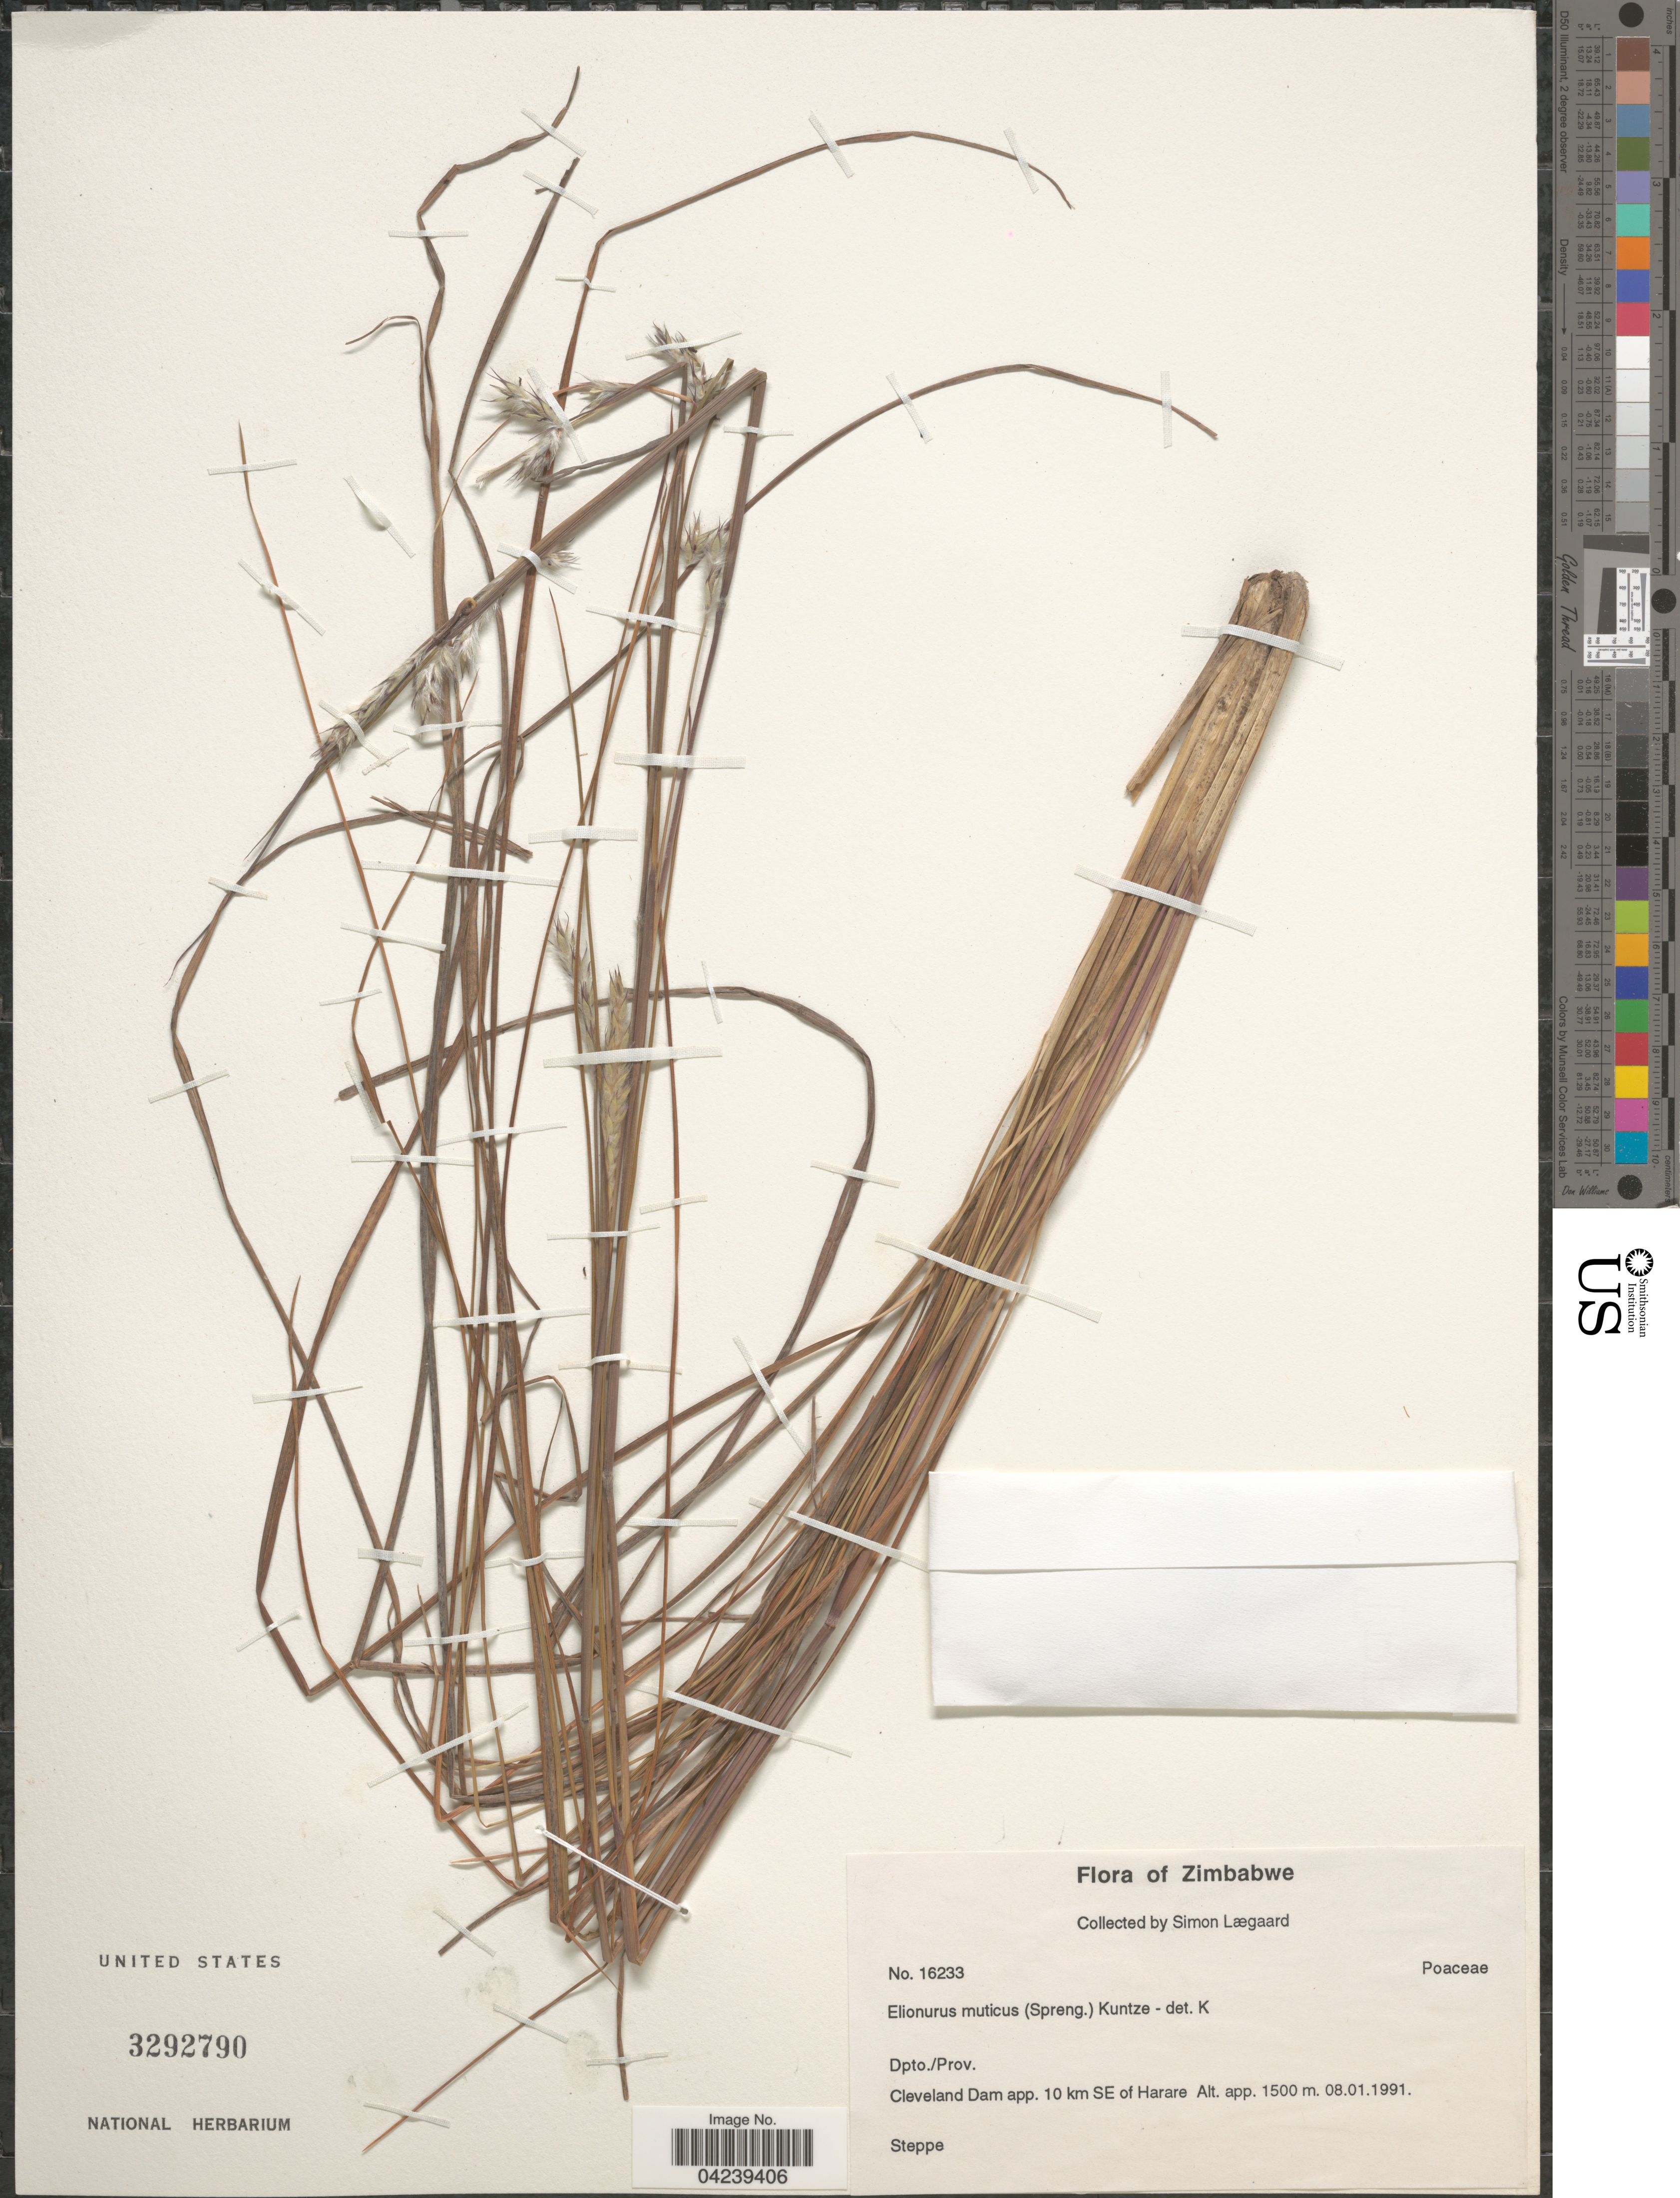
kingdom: Plantae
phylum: Tracheophyta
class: Liliopsida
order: Poales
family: Poaceae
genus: Elionurus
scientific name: Elionurus muticus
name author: (Spreng.) Kuntze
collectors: S. Lægaard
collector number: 16233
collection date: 1991-01-08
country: Zimbabwe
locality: Dpto./Prov. Cleveland Dam app. 10 km SE of Harare.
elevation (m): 1500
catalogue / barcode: US 3292790